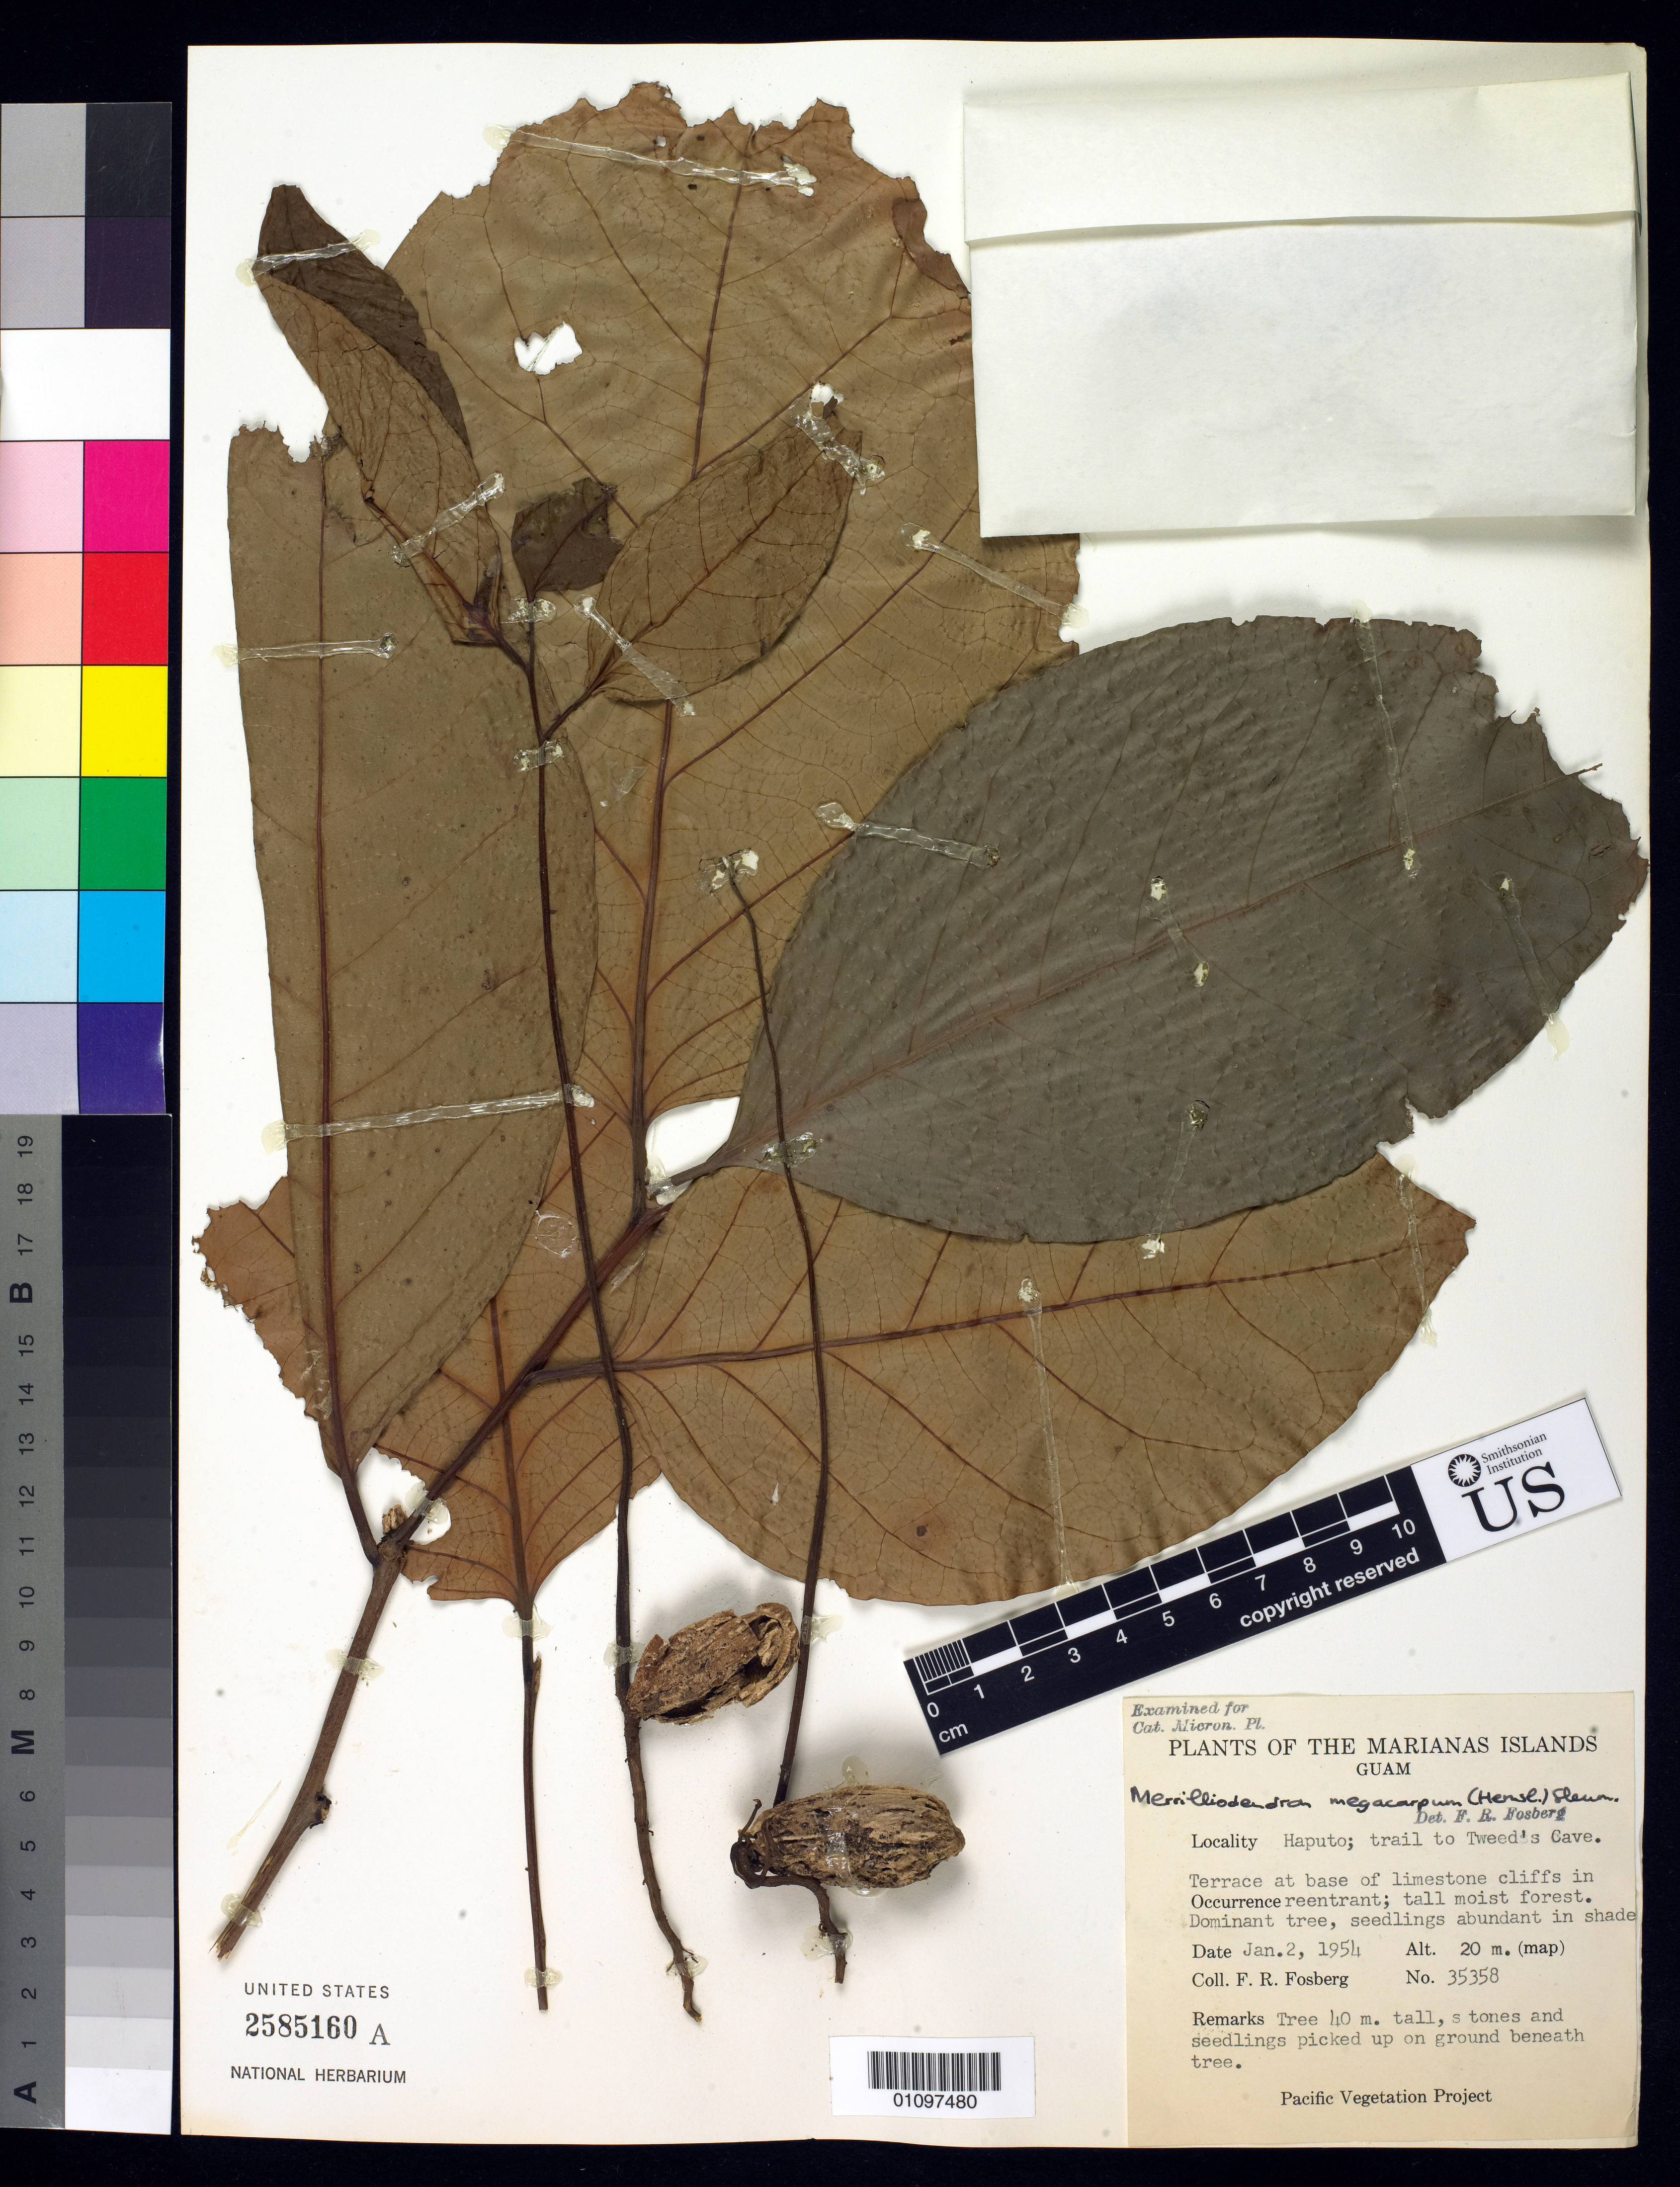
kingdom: Plantae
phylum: Tracheophyta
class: Magnoliopsida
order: Icacinales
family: Icacinaceae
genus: Merrilliodendron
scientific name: Merrilliodendron megacarpum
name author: (Hemsl.) Sleumer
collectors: F. R. Fosberg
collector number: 35358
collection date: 1954-01-02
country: Guam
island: Guam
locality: Haputo; trail to Tweed's Cave.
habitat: terrace at base of limestone cliffs in tall moist forest.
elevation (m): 20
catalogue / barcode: US 2585160